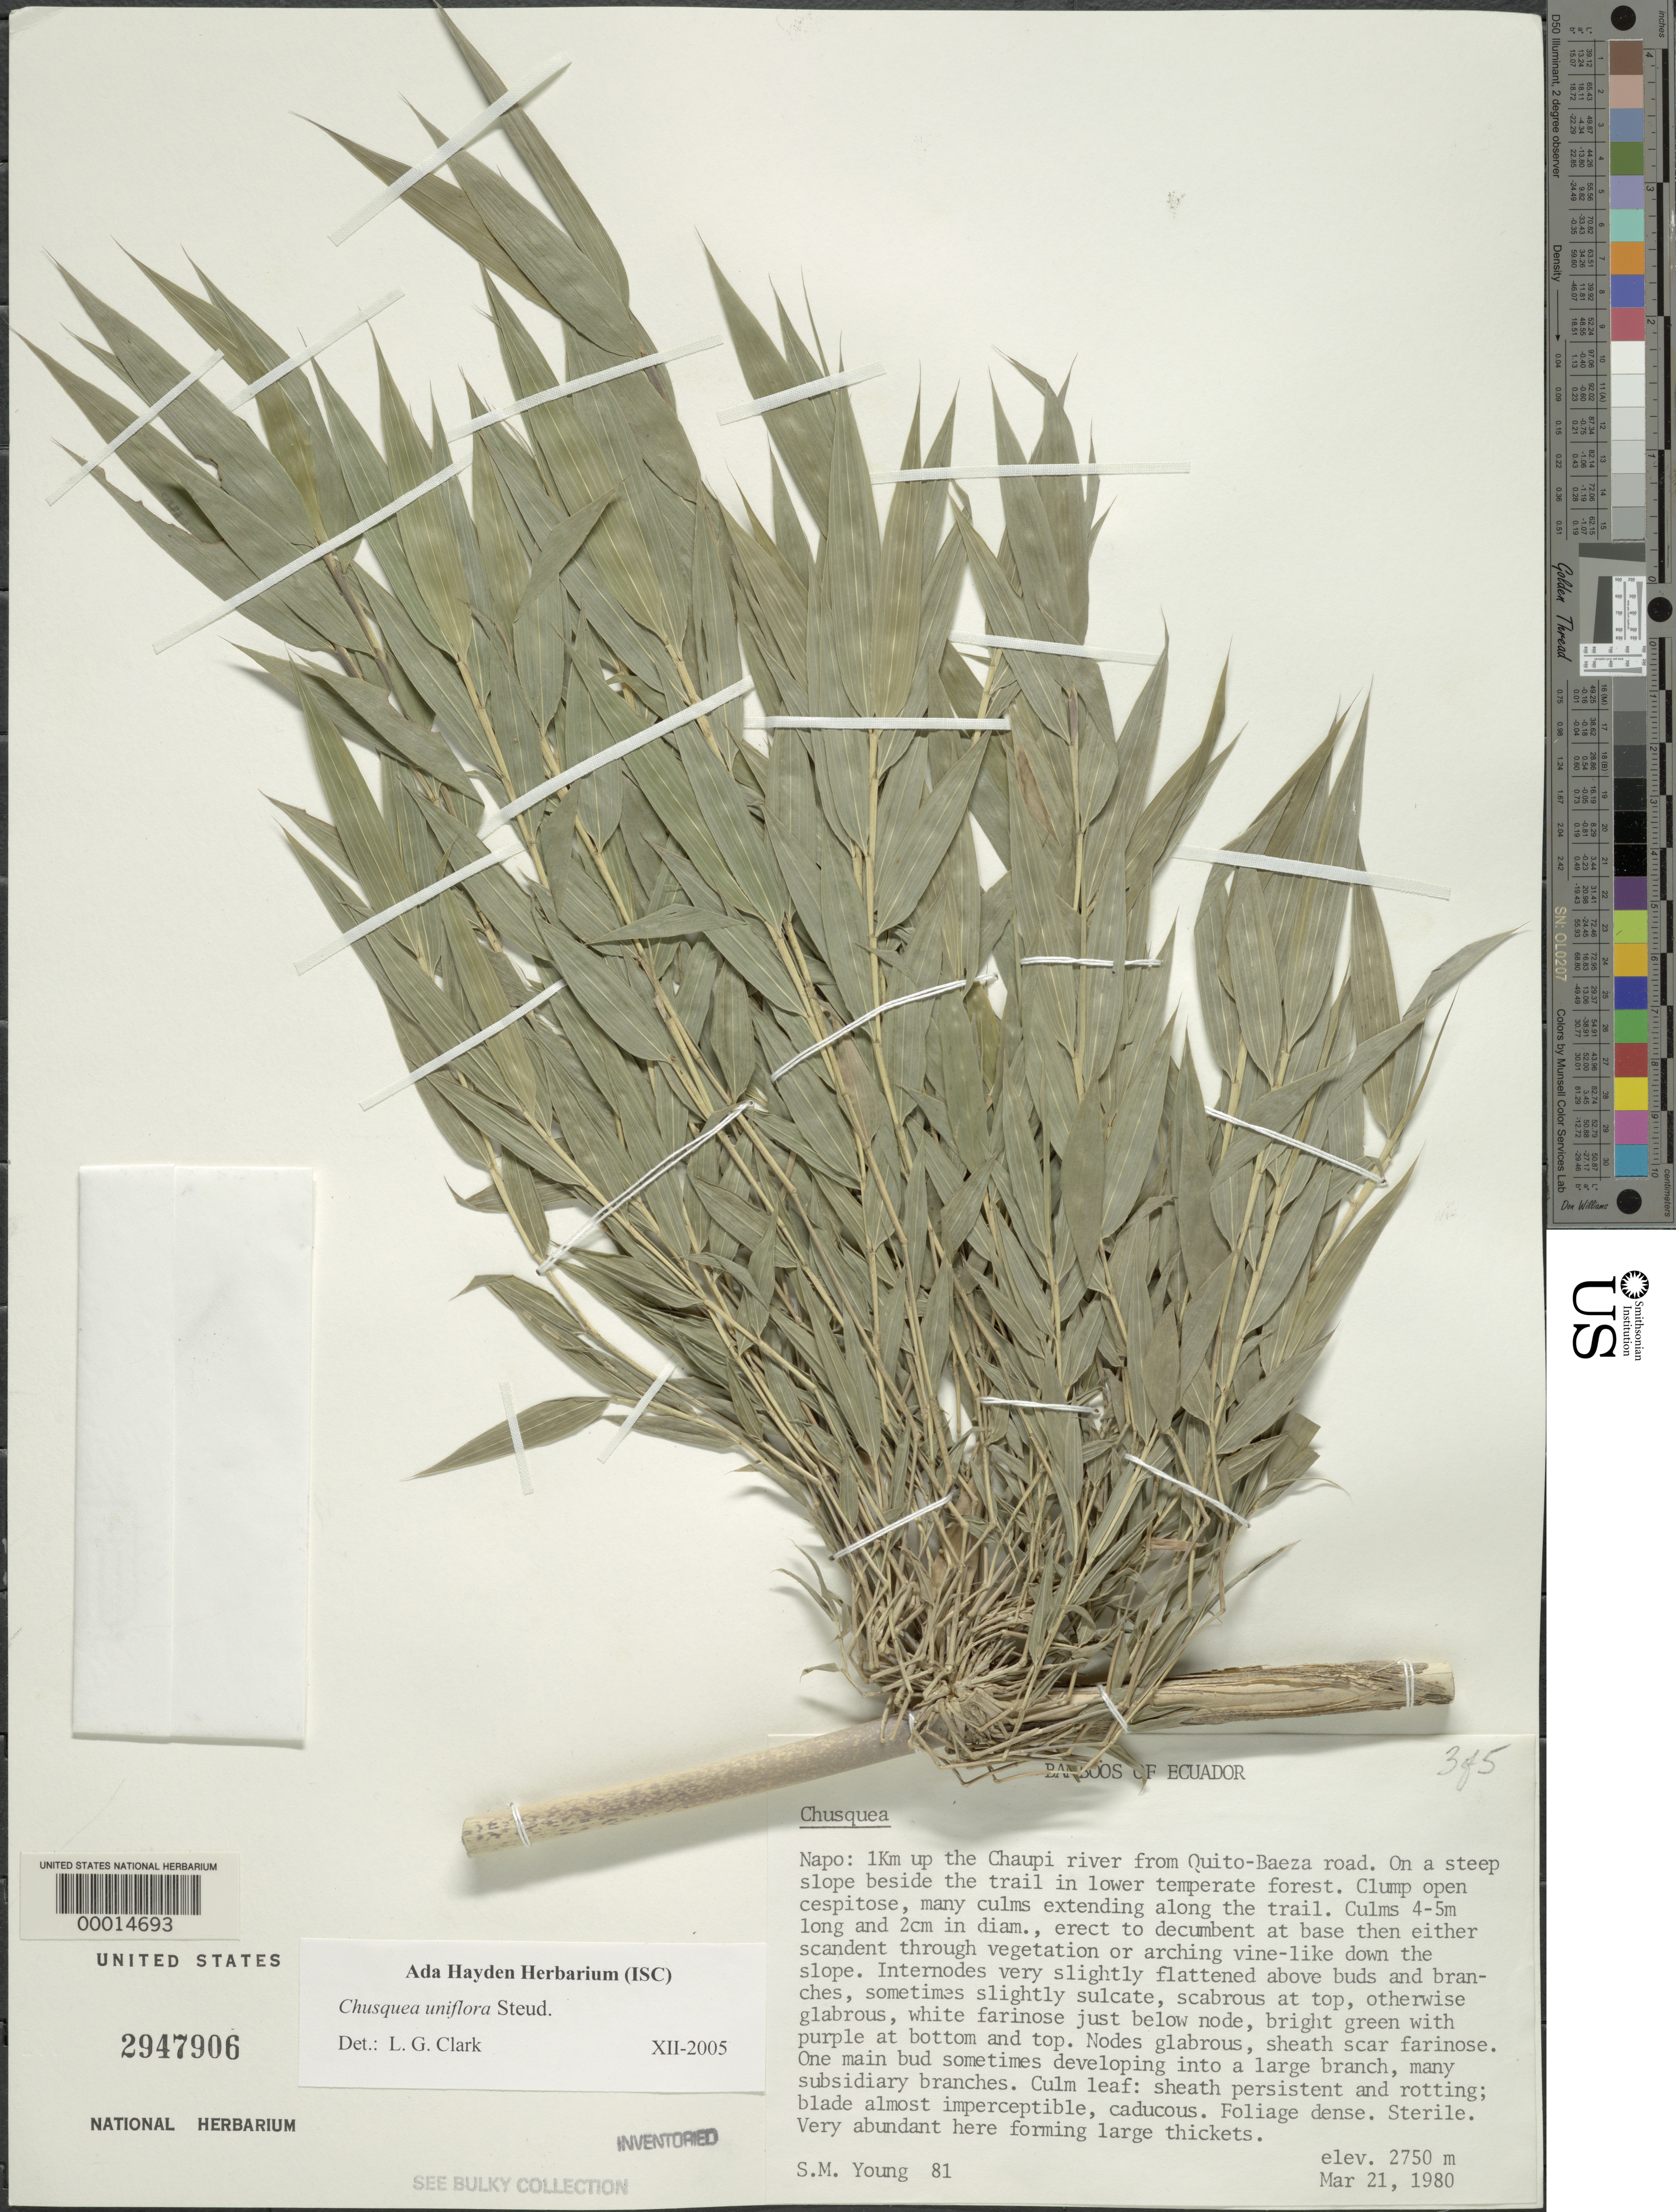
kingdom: Plantae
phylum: Tracheophyta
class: Liliopsida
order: Poales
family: Poaceae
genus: Chusquea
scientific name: Chusquea uniflora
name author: Steud.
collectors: S. Young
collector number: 81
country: Ecuador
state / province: Napo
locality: Up the Chaupi River from Quito-Baeza Road.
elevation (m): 2750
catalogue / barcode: US 2947906